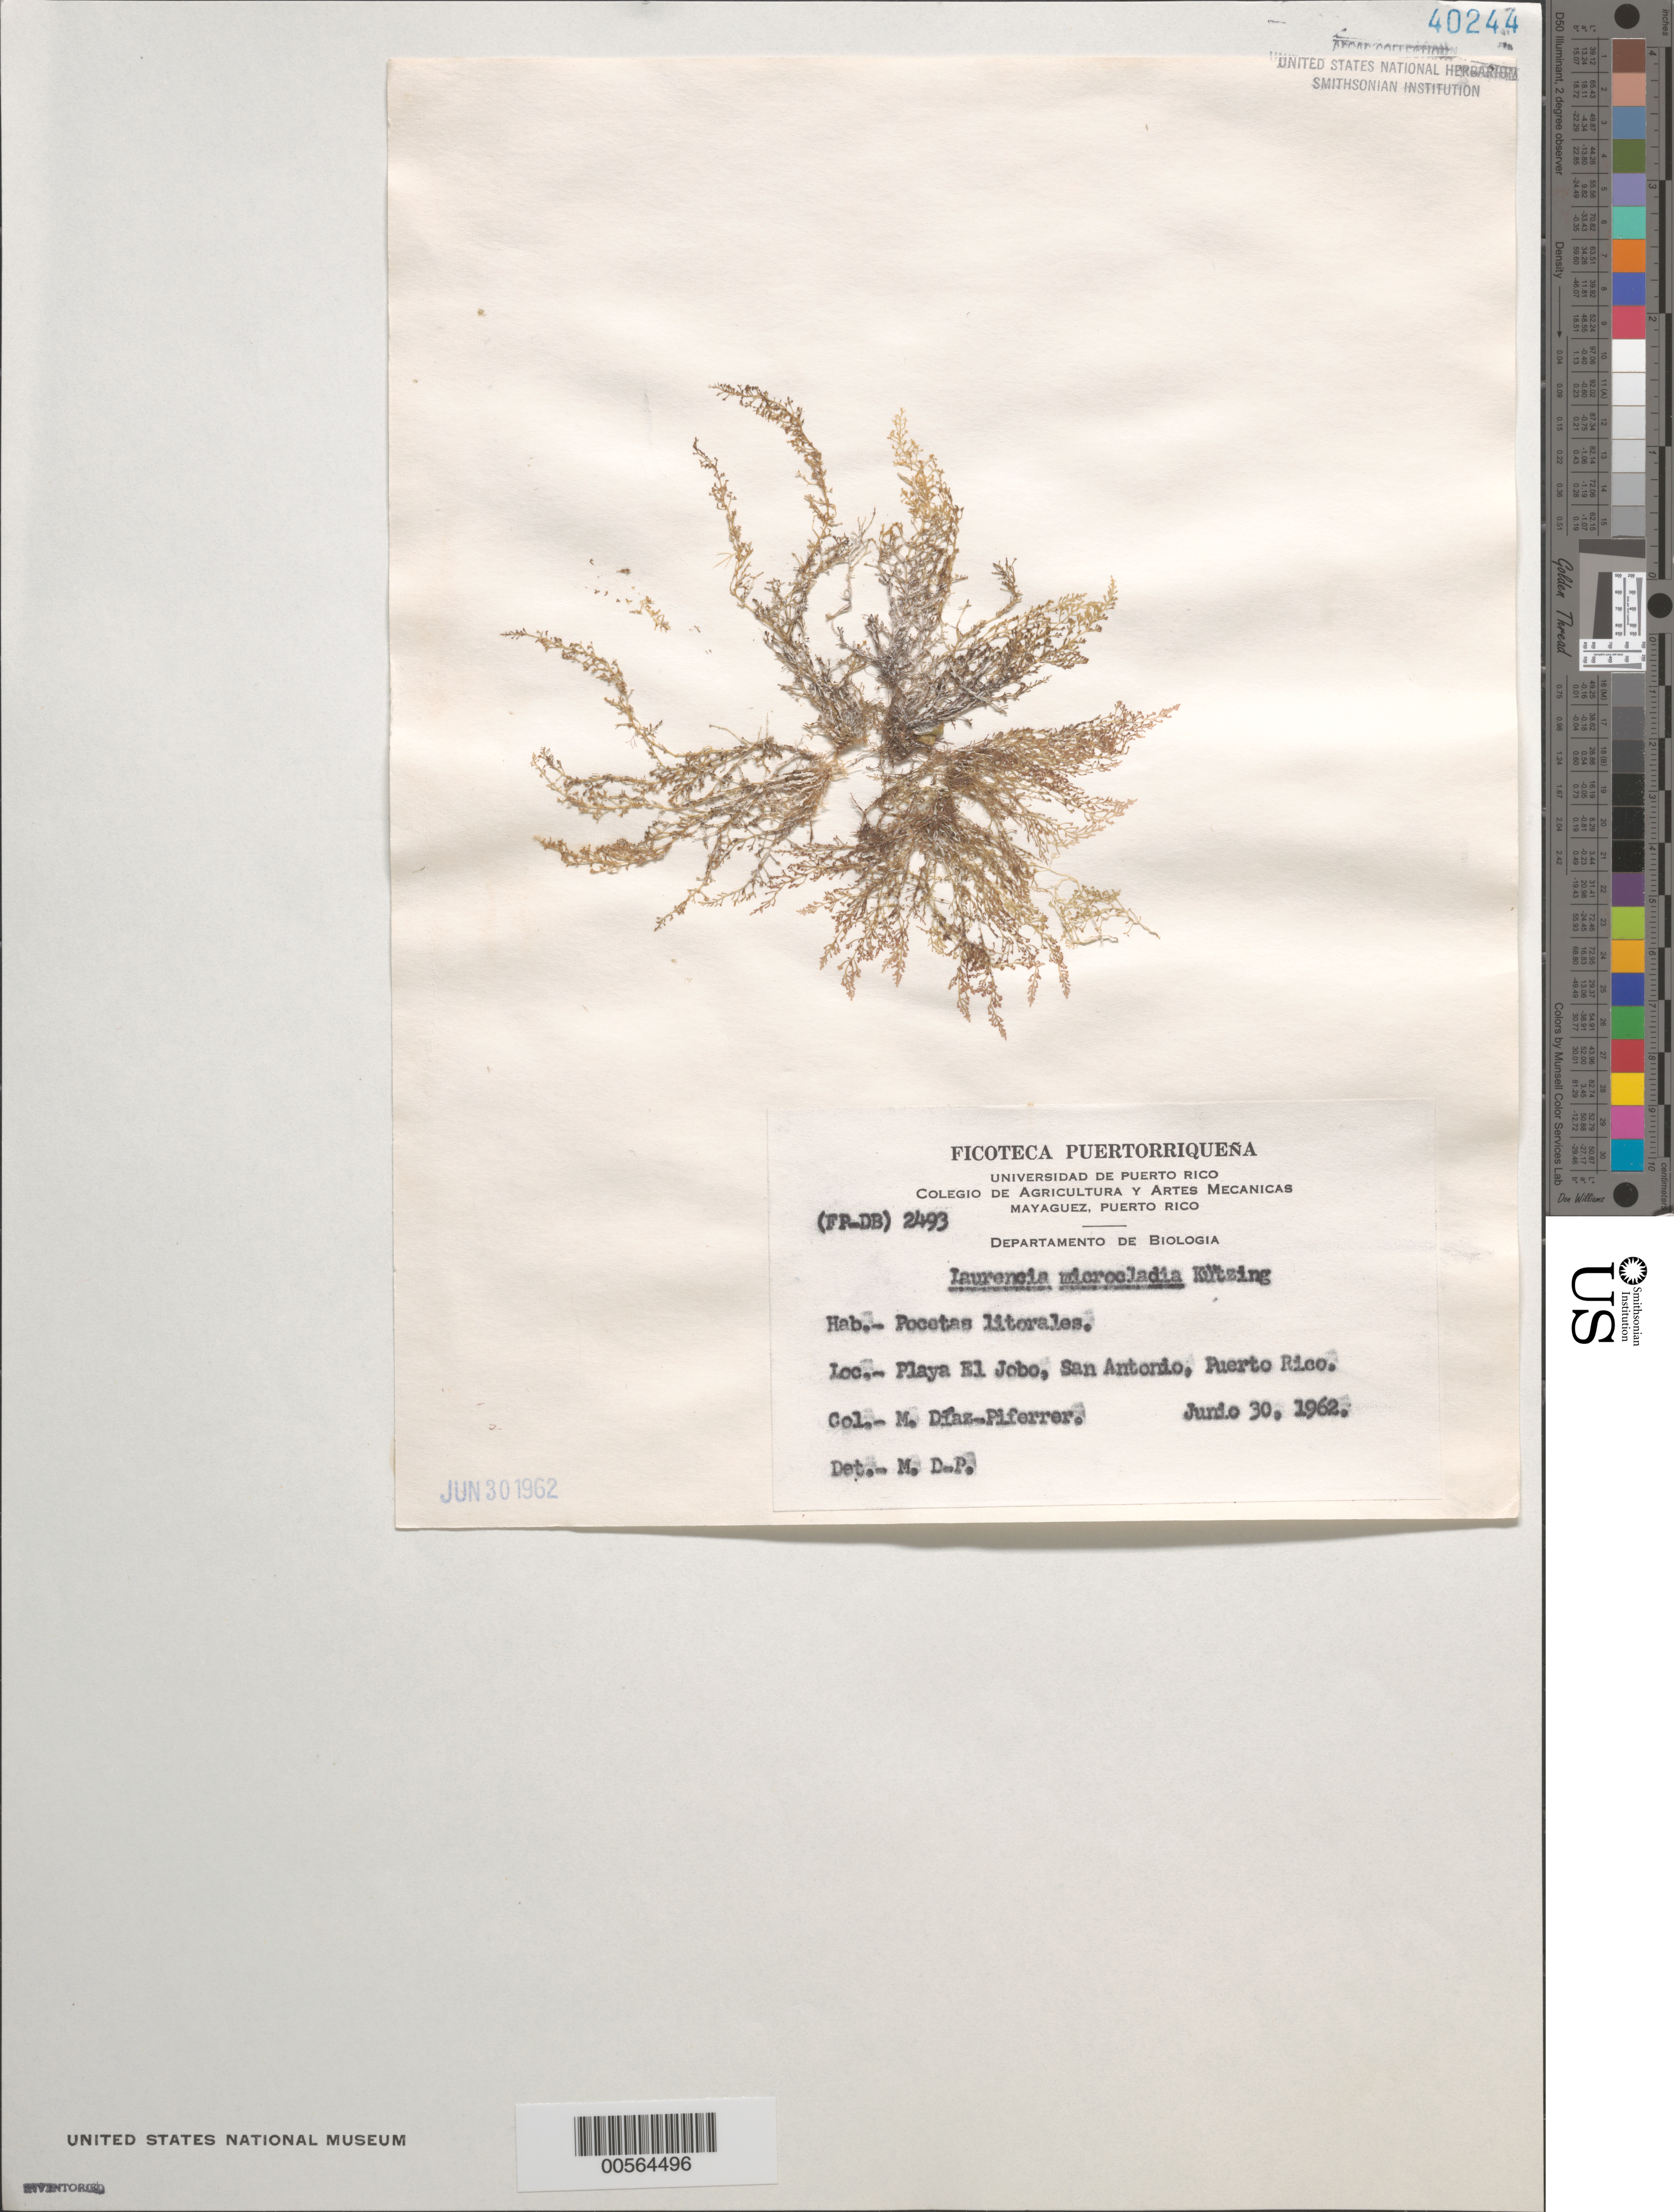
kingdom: Plantae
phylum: Rhodophyta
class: Florideophyceae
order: Ceramiales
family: Rhodomelaceae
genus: Laurencia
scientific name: Laurencia microcladia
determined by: Diaz-Piferrer, M.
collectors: M. Diaz-Piferrer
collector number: (fp-db) 2493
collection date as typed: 30 Jun 1962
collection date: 1962-06-30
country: Puerto Rico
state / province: San Antonio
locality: Playa el jobo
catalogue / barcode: US 40244